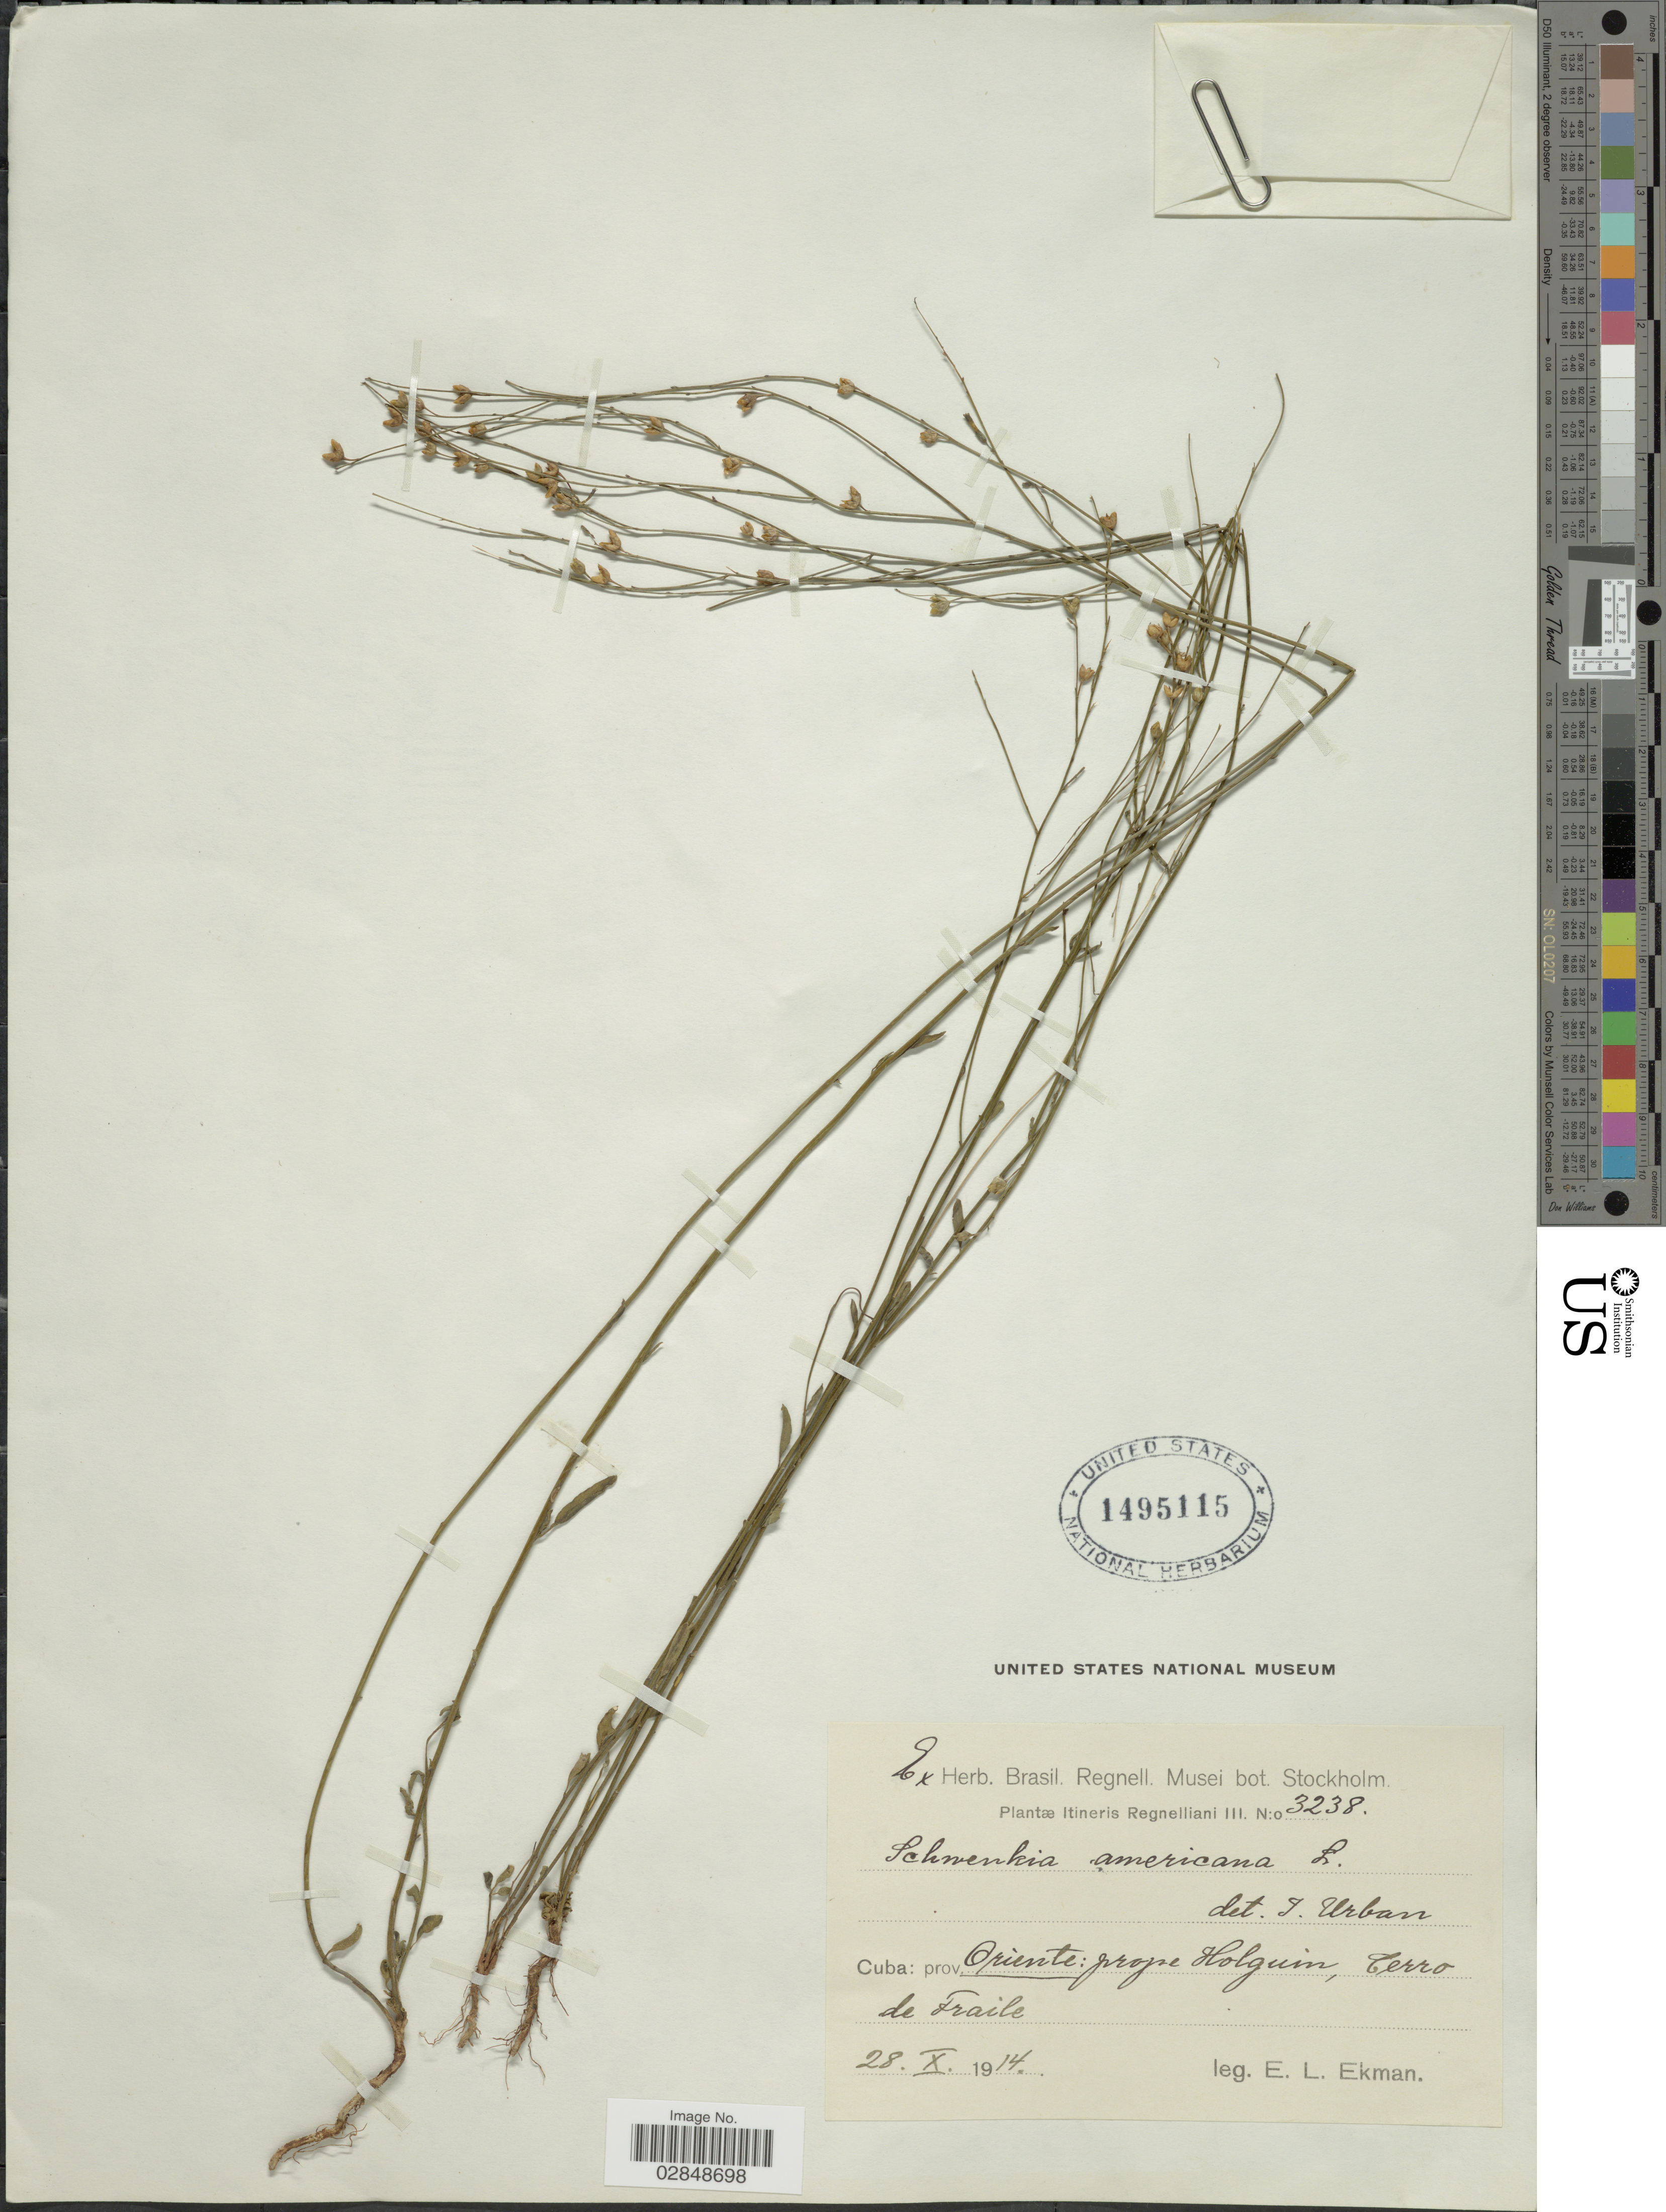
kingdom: Plantae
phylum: Tracheophyta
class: Magnoliopsida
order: Solanales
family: Solanaceae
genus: Schwenckia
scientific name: Schwenckia americana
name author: L.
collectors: E. L. Ekman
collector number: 3238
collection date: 1914-10-28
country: Cuba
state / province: Oriente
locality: Prope Holguin, Cerro de Fraile.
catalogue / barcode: US 1495115